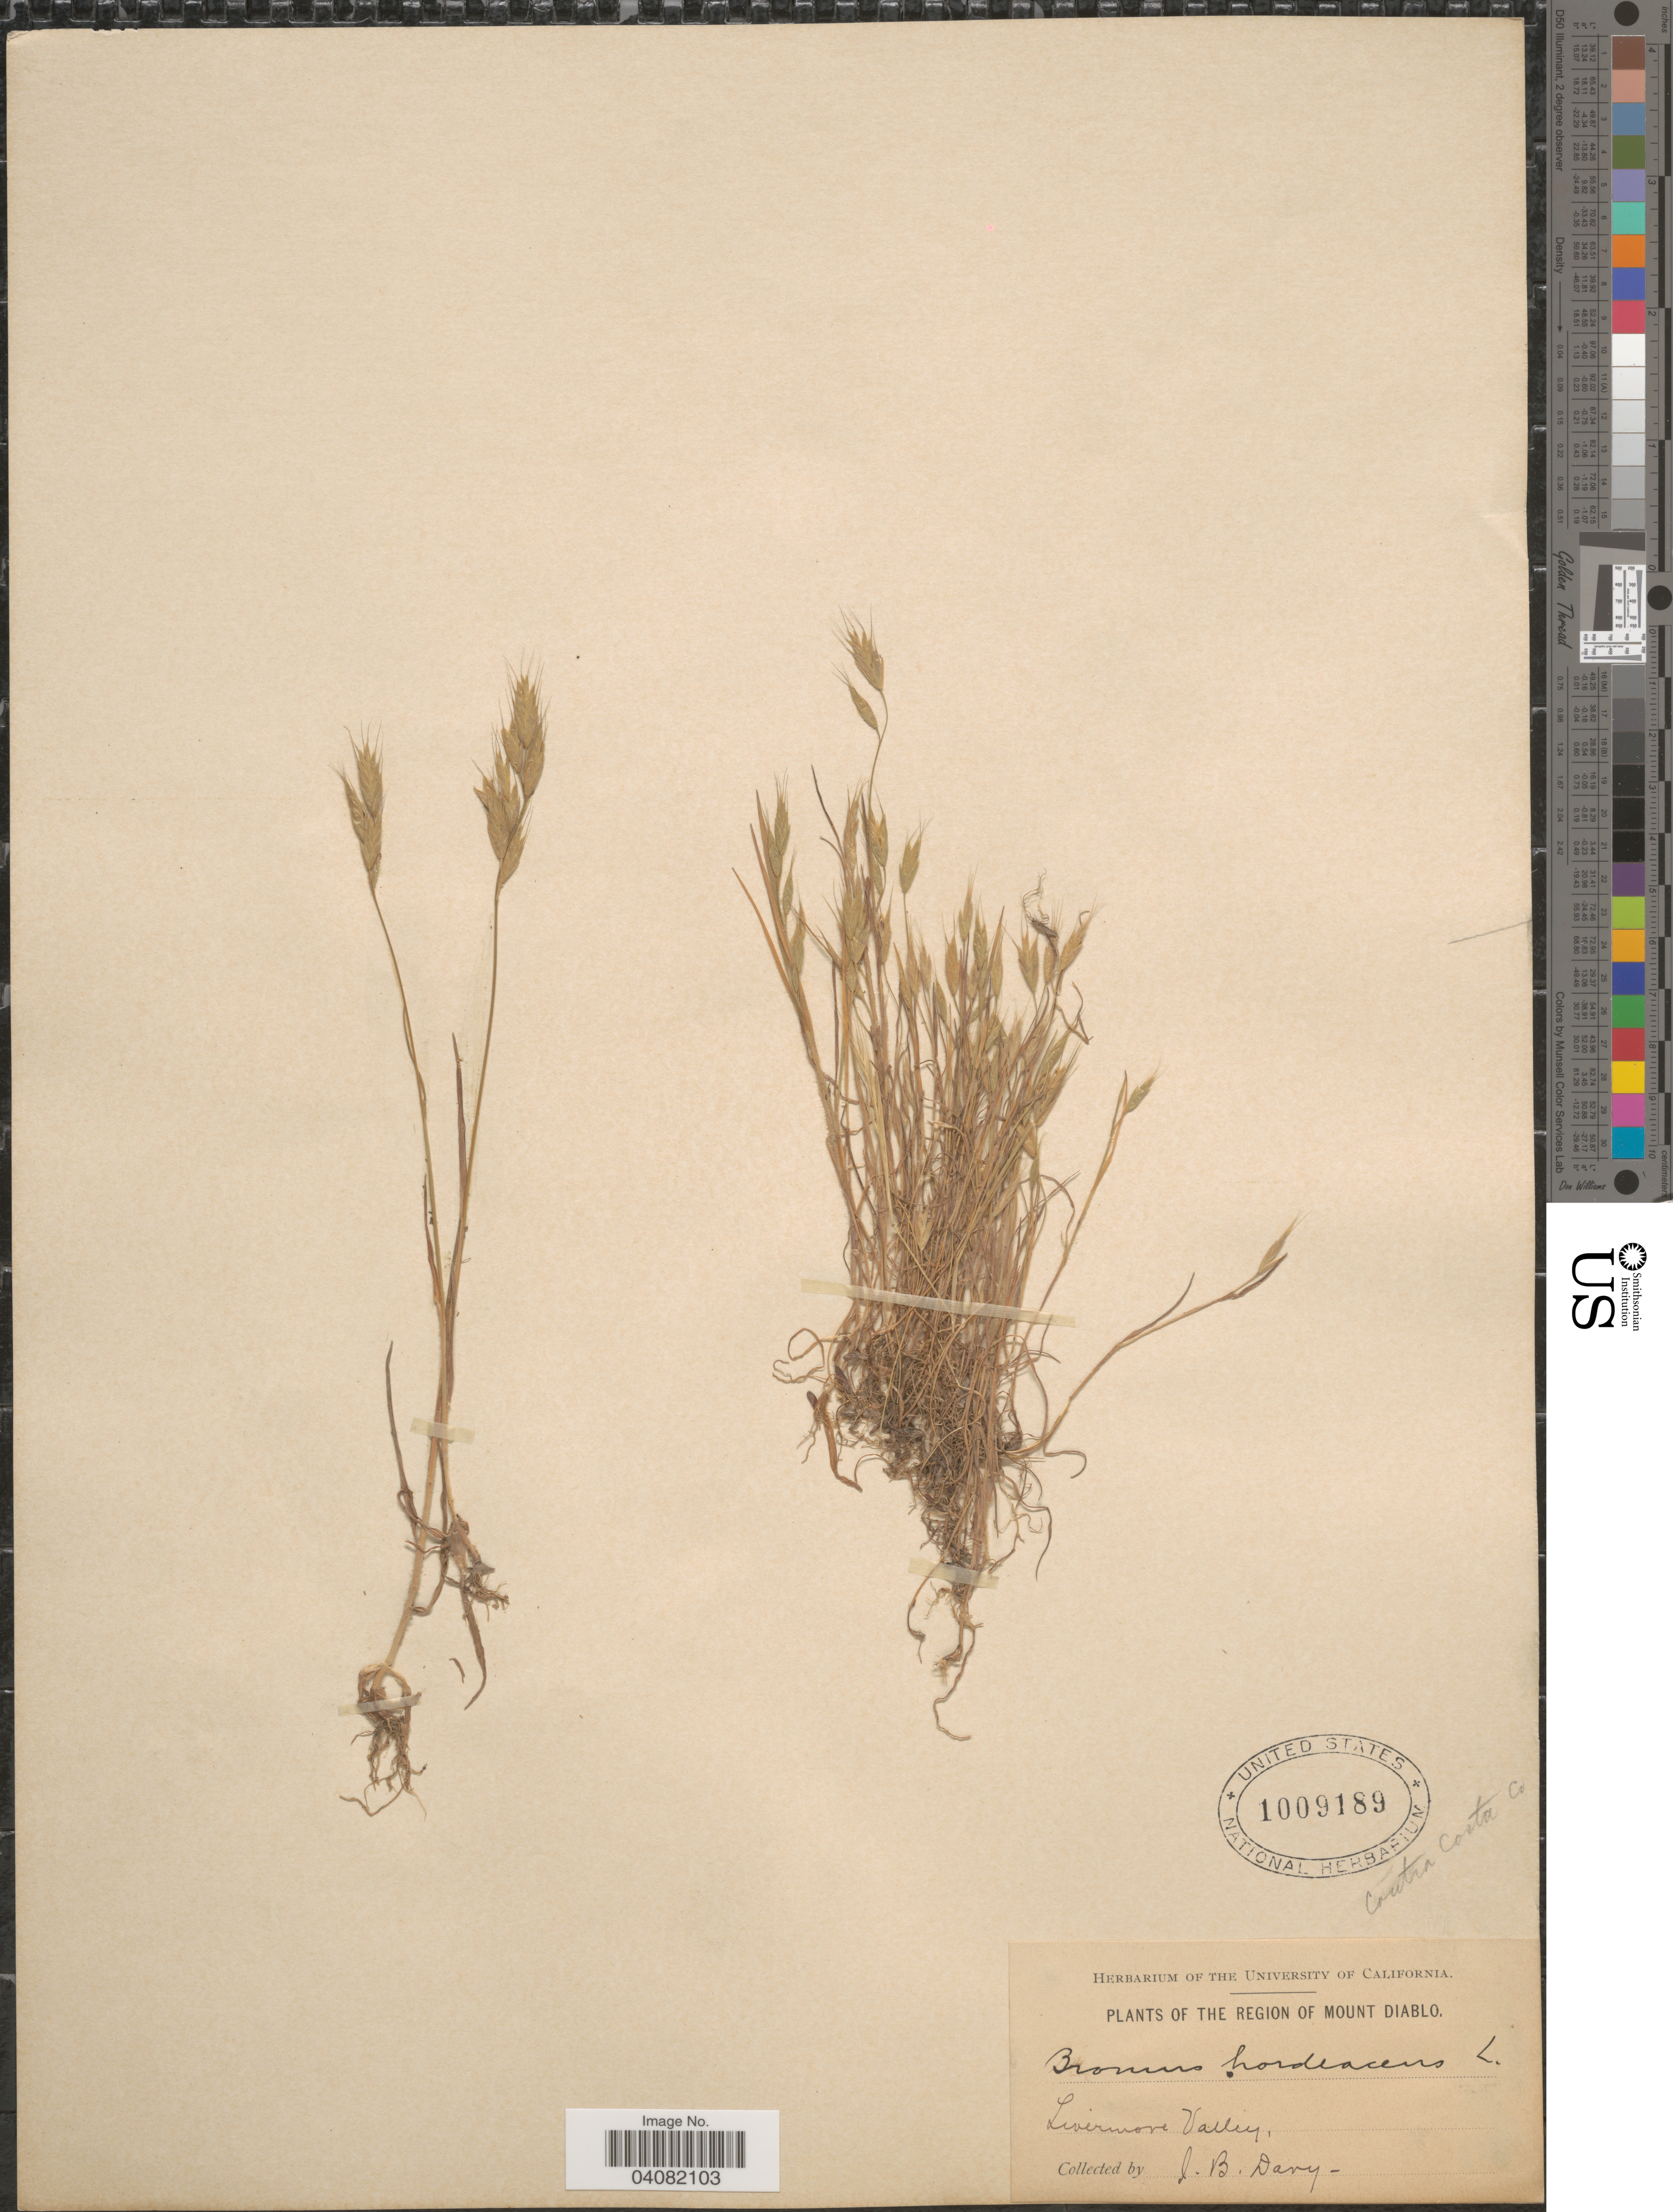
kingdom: Plantae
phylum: Tracheophyta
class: Liliopsida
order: Poales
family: Poaceae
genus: Bromus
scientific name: Bromus hordeaceus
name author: L.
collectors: J. Burtt Davy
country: United States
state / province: California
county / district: Contra Costa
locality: The Region of Mount Diablo. Livermore Valley. Contra Costa Co.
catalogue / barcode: US 1009189